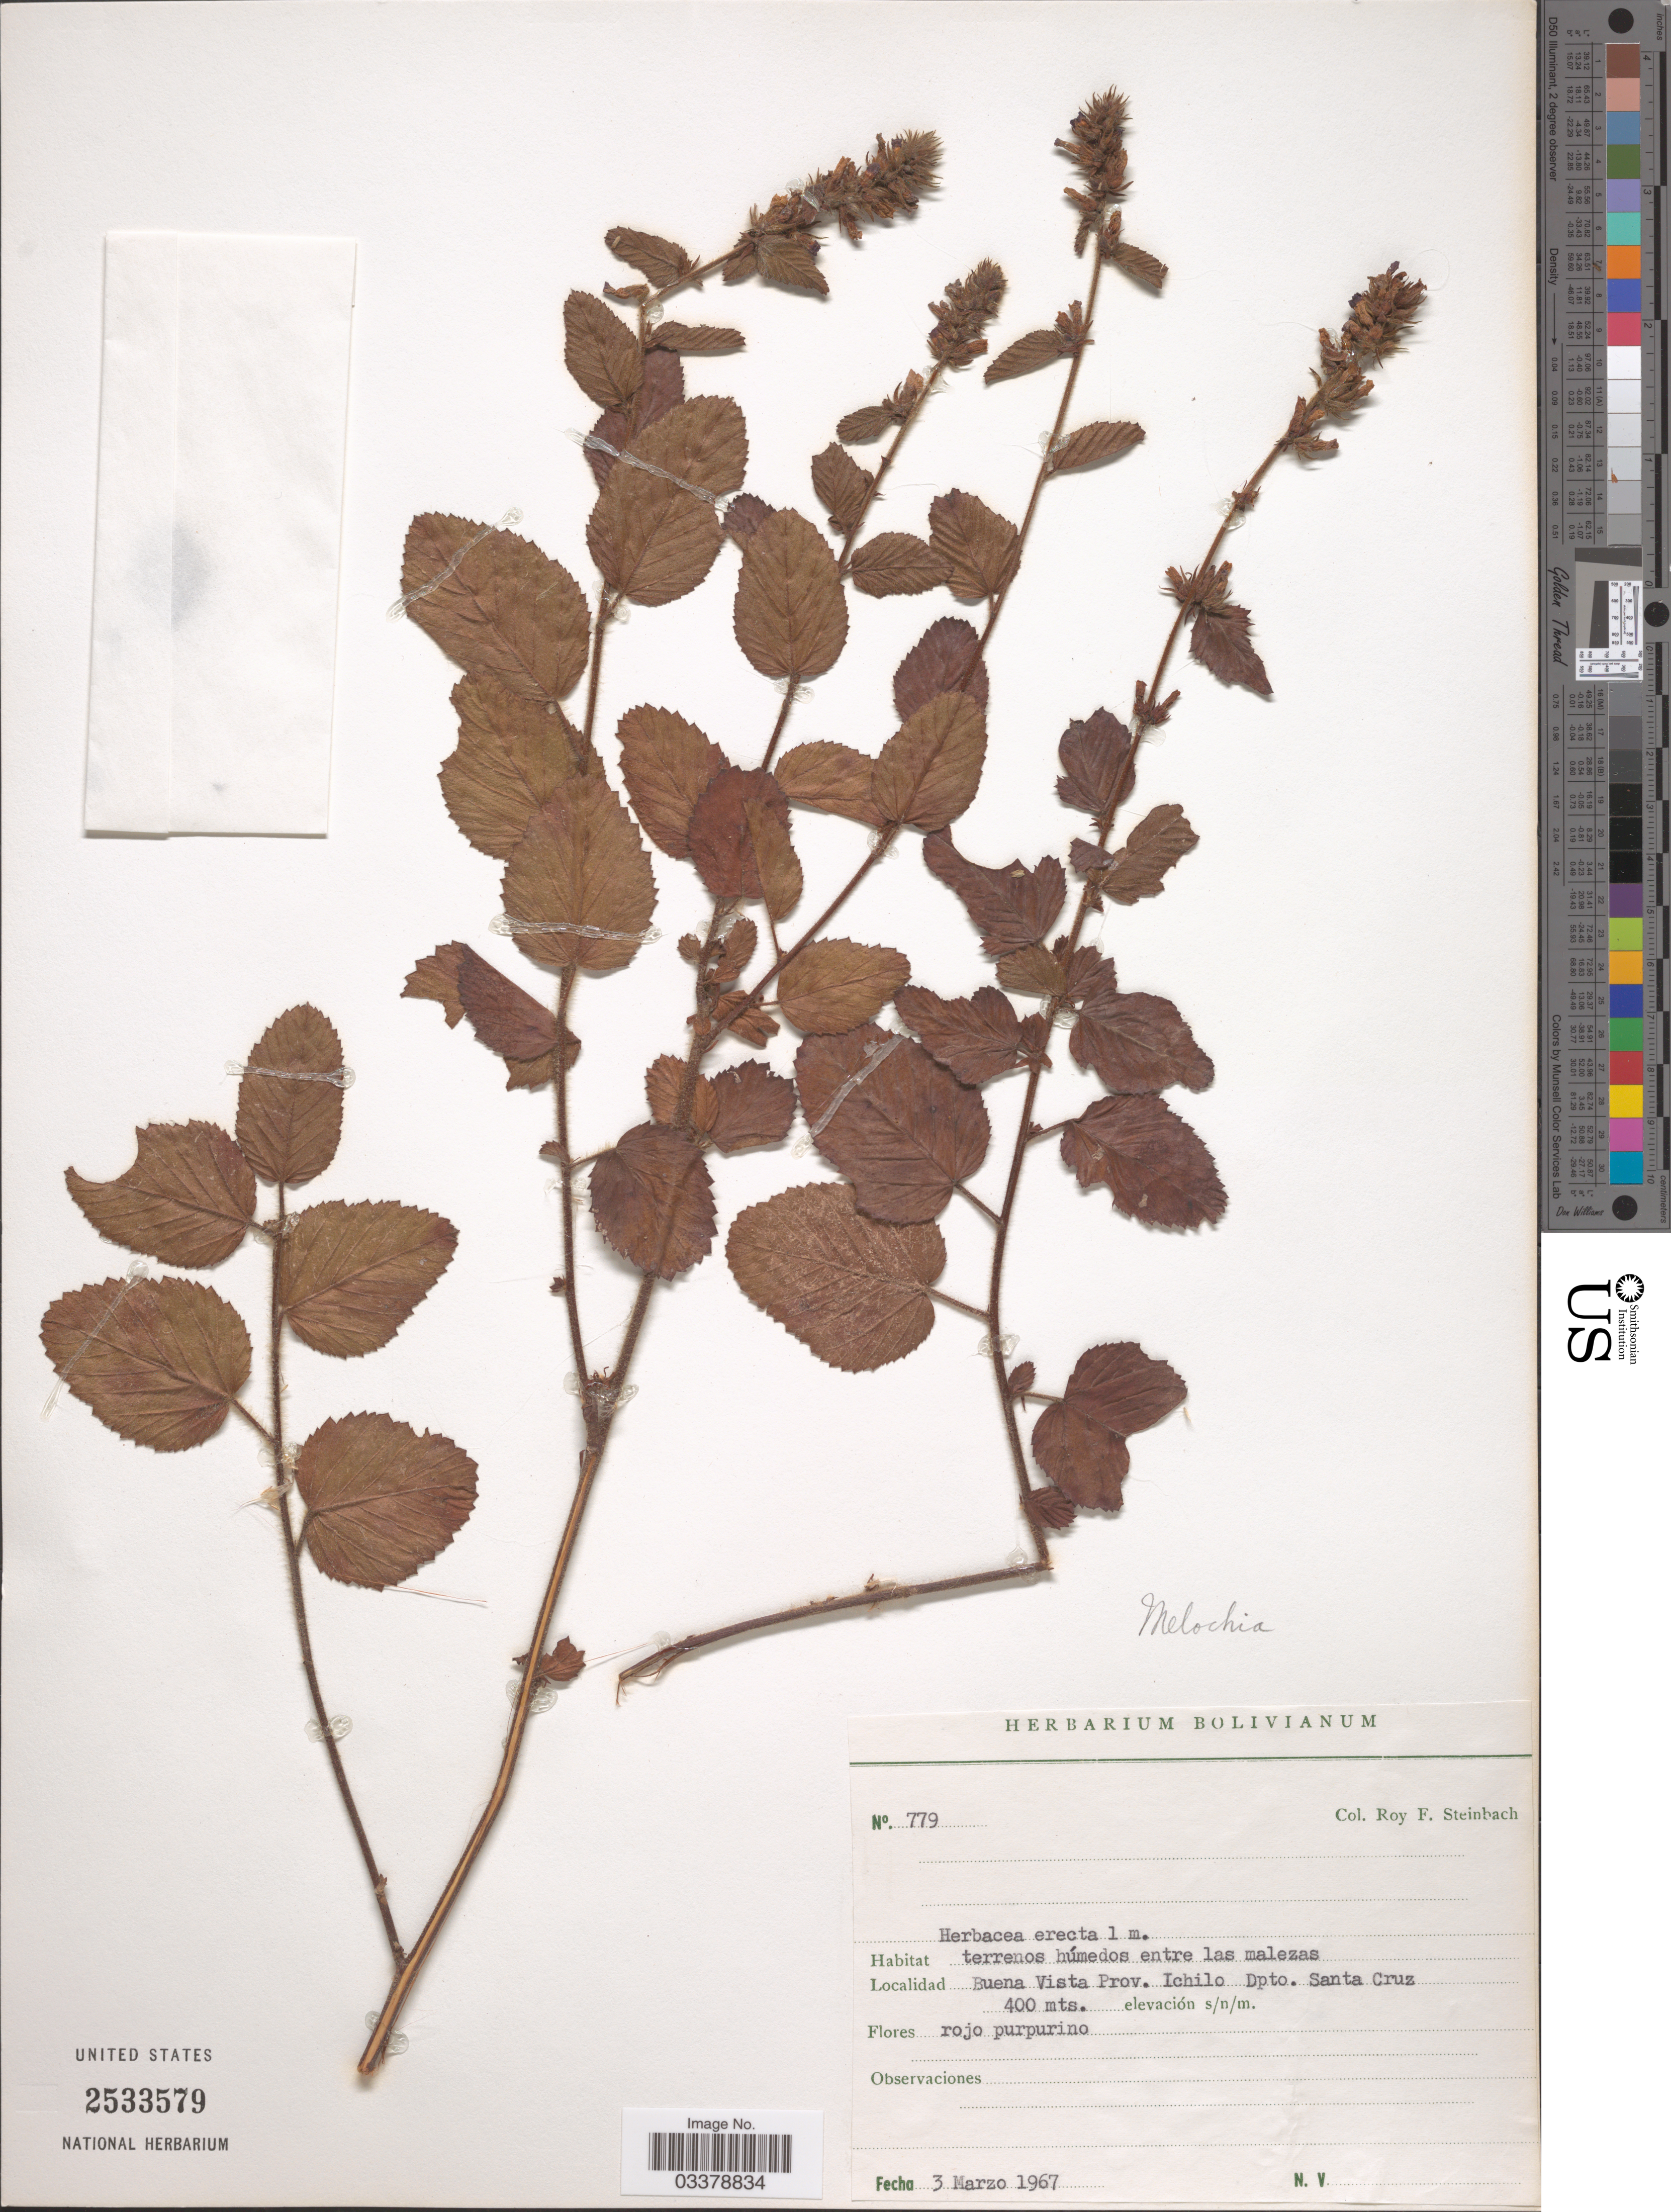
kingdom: Plantae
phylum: Tracheophyta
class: Magnoliopsida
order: Malvales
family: Malvaceae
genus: Melochia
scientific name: Melochia sp.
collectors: R. F. Steinbach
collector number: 779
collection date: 1967-03-03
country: Bolivia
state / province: Santa Cruz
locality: Buena Vista Prov. Ichilo Dpto. Santa Cruz.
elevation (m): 400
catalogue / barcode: US 2533579